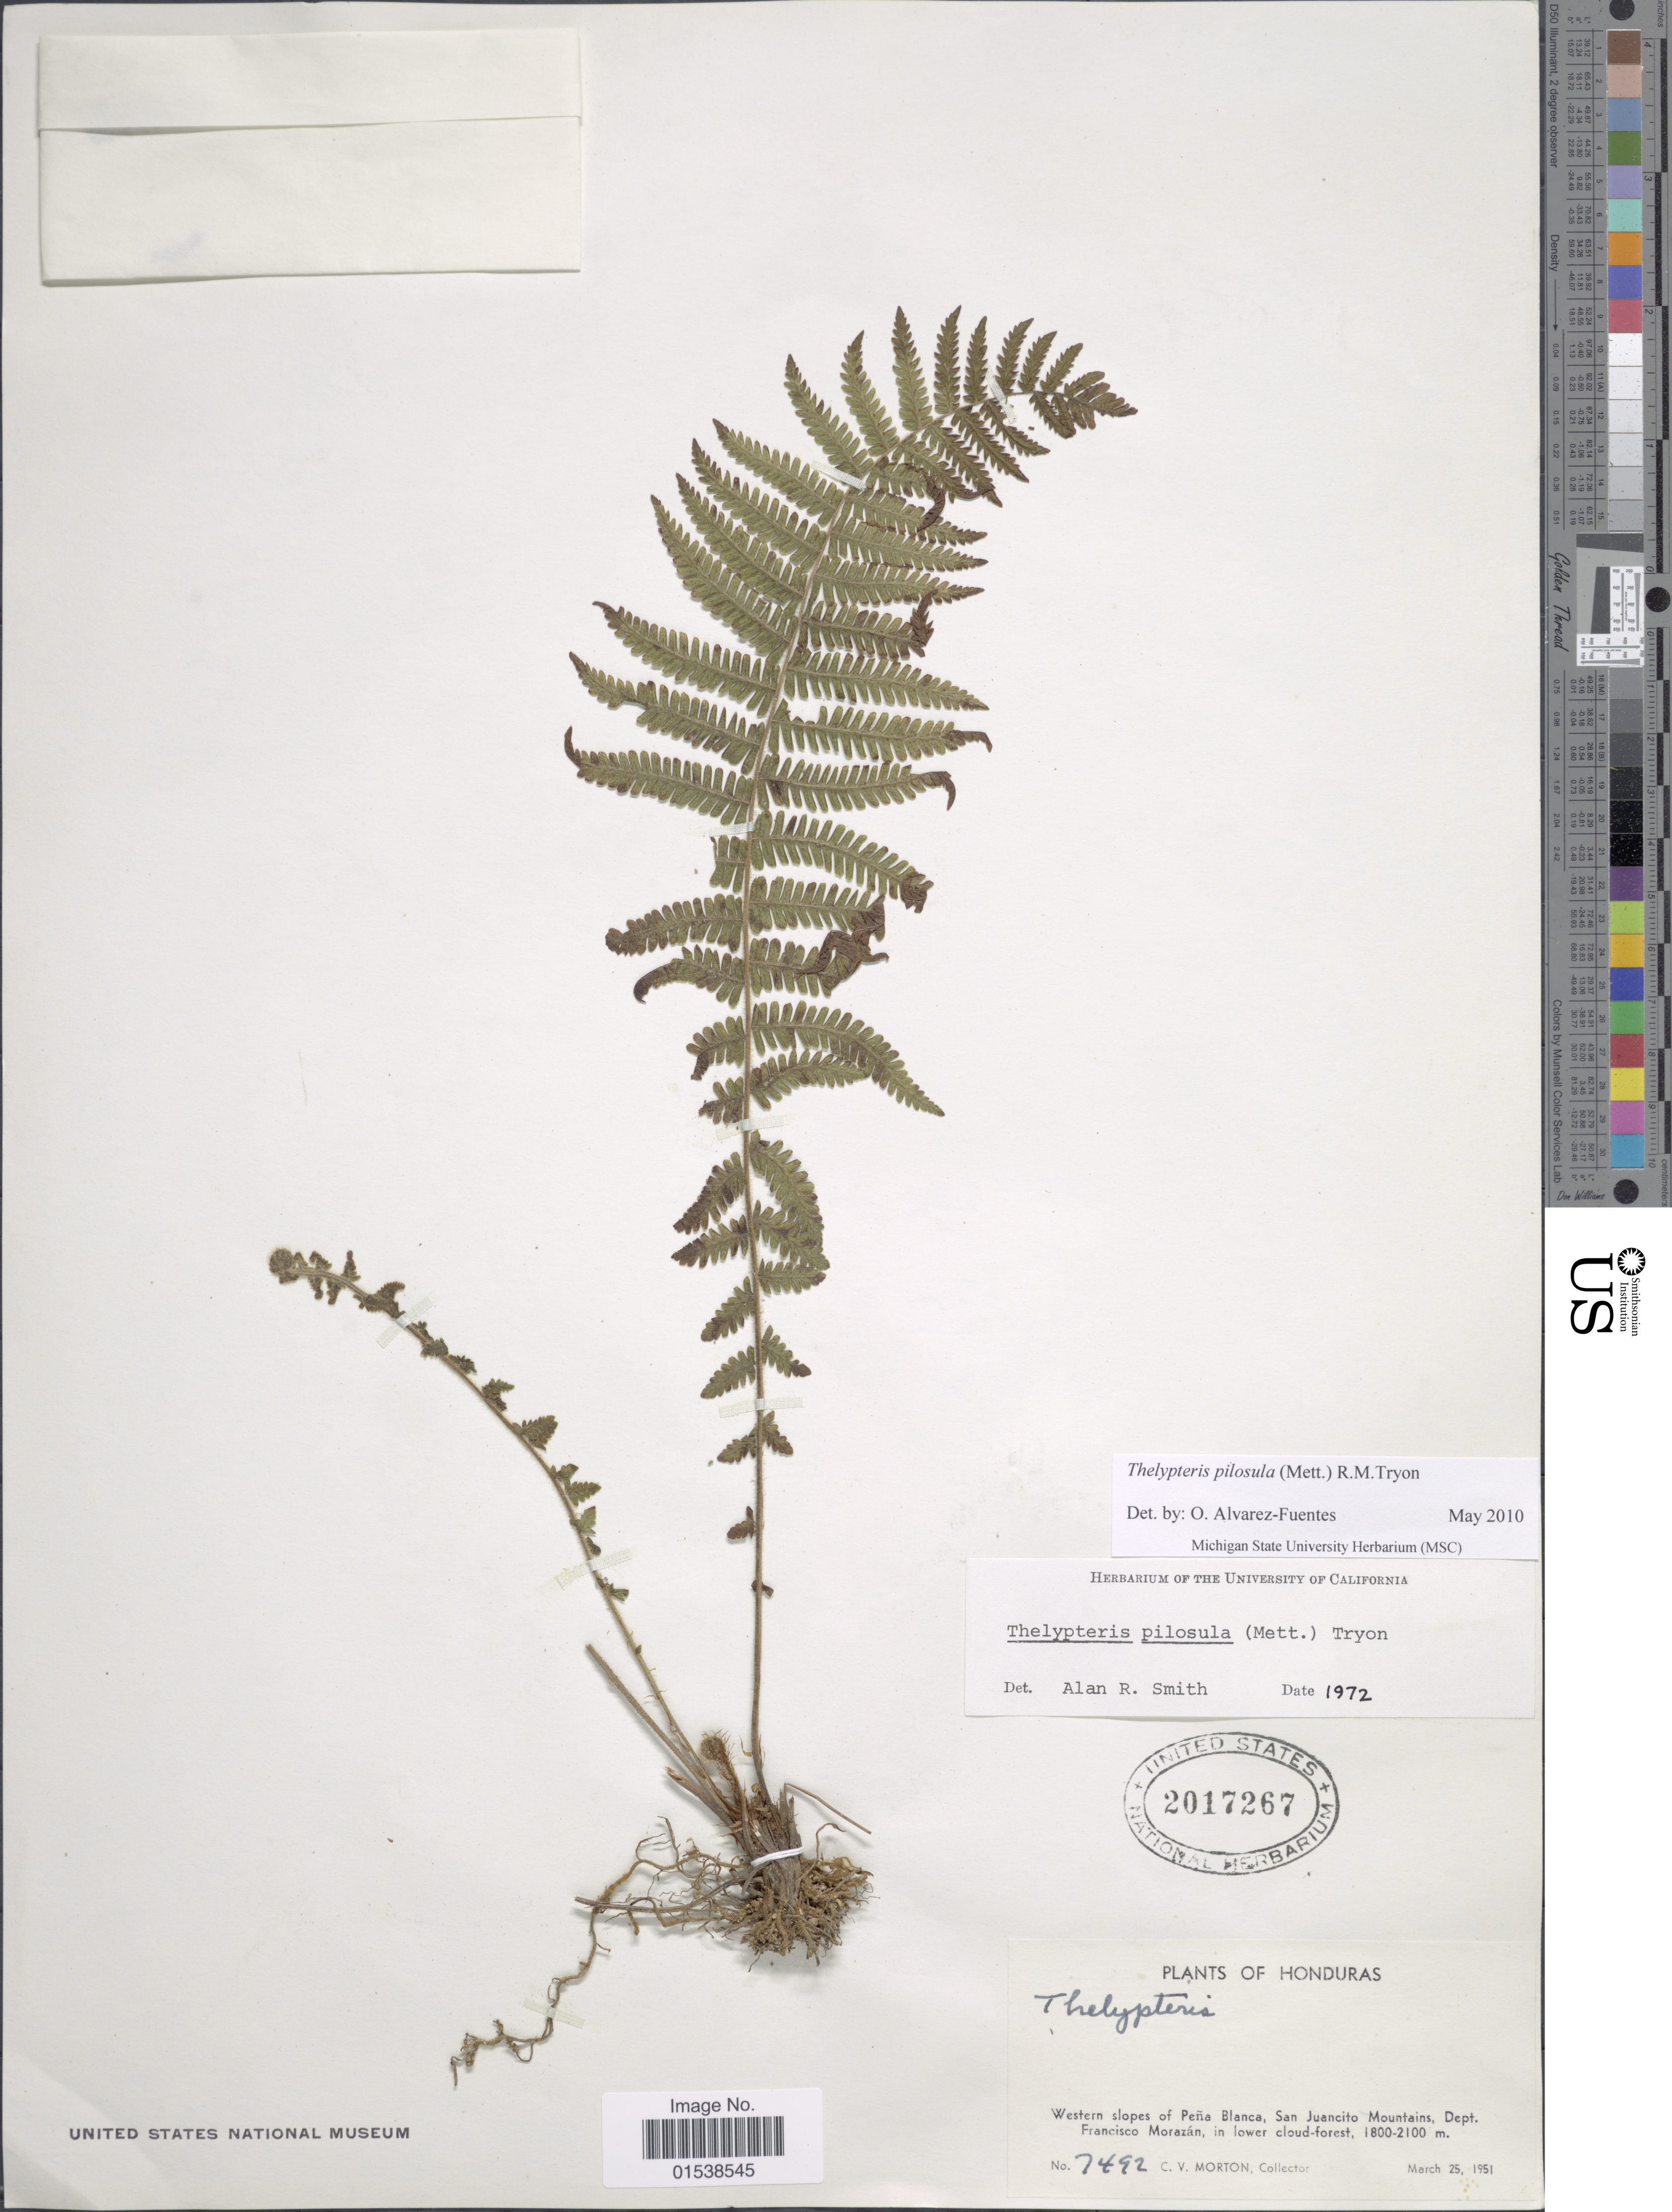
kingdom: Plantae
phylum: Tracheophyta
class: Polypodiopsida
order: Polypodiales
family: Thelypteridaceae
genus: Amauropelta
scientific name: Amauropelta pilosula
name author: (Klotzsch & H. Karst.) Á. Löve & D. Löve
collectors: C. V. Morton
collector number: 7492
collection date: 1951-03-25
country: Honduras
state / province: Fco. Morazán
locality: Western slopes of Pena Blanca, San Juancito Mountains, Dept. Francisco Morazan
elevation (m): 1800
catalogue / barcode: US 2017267